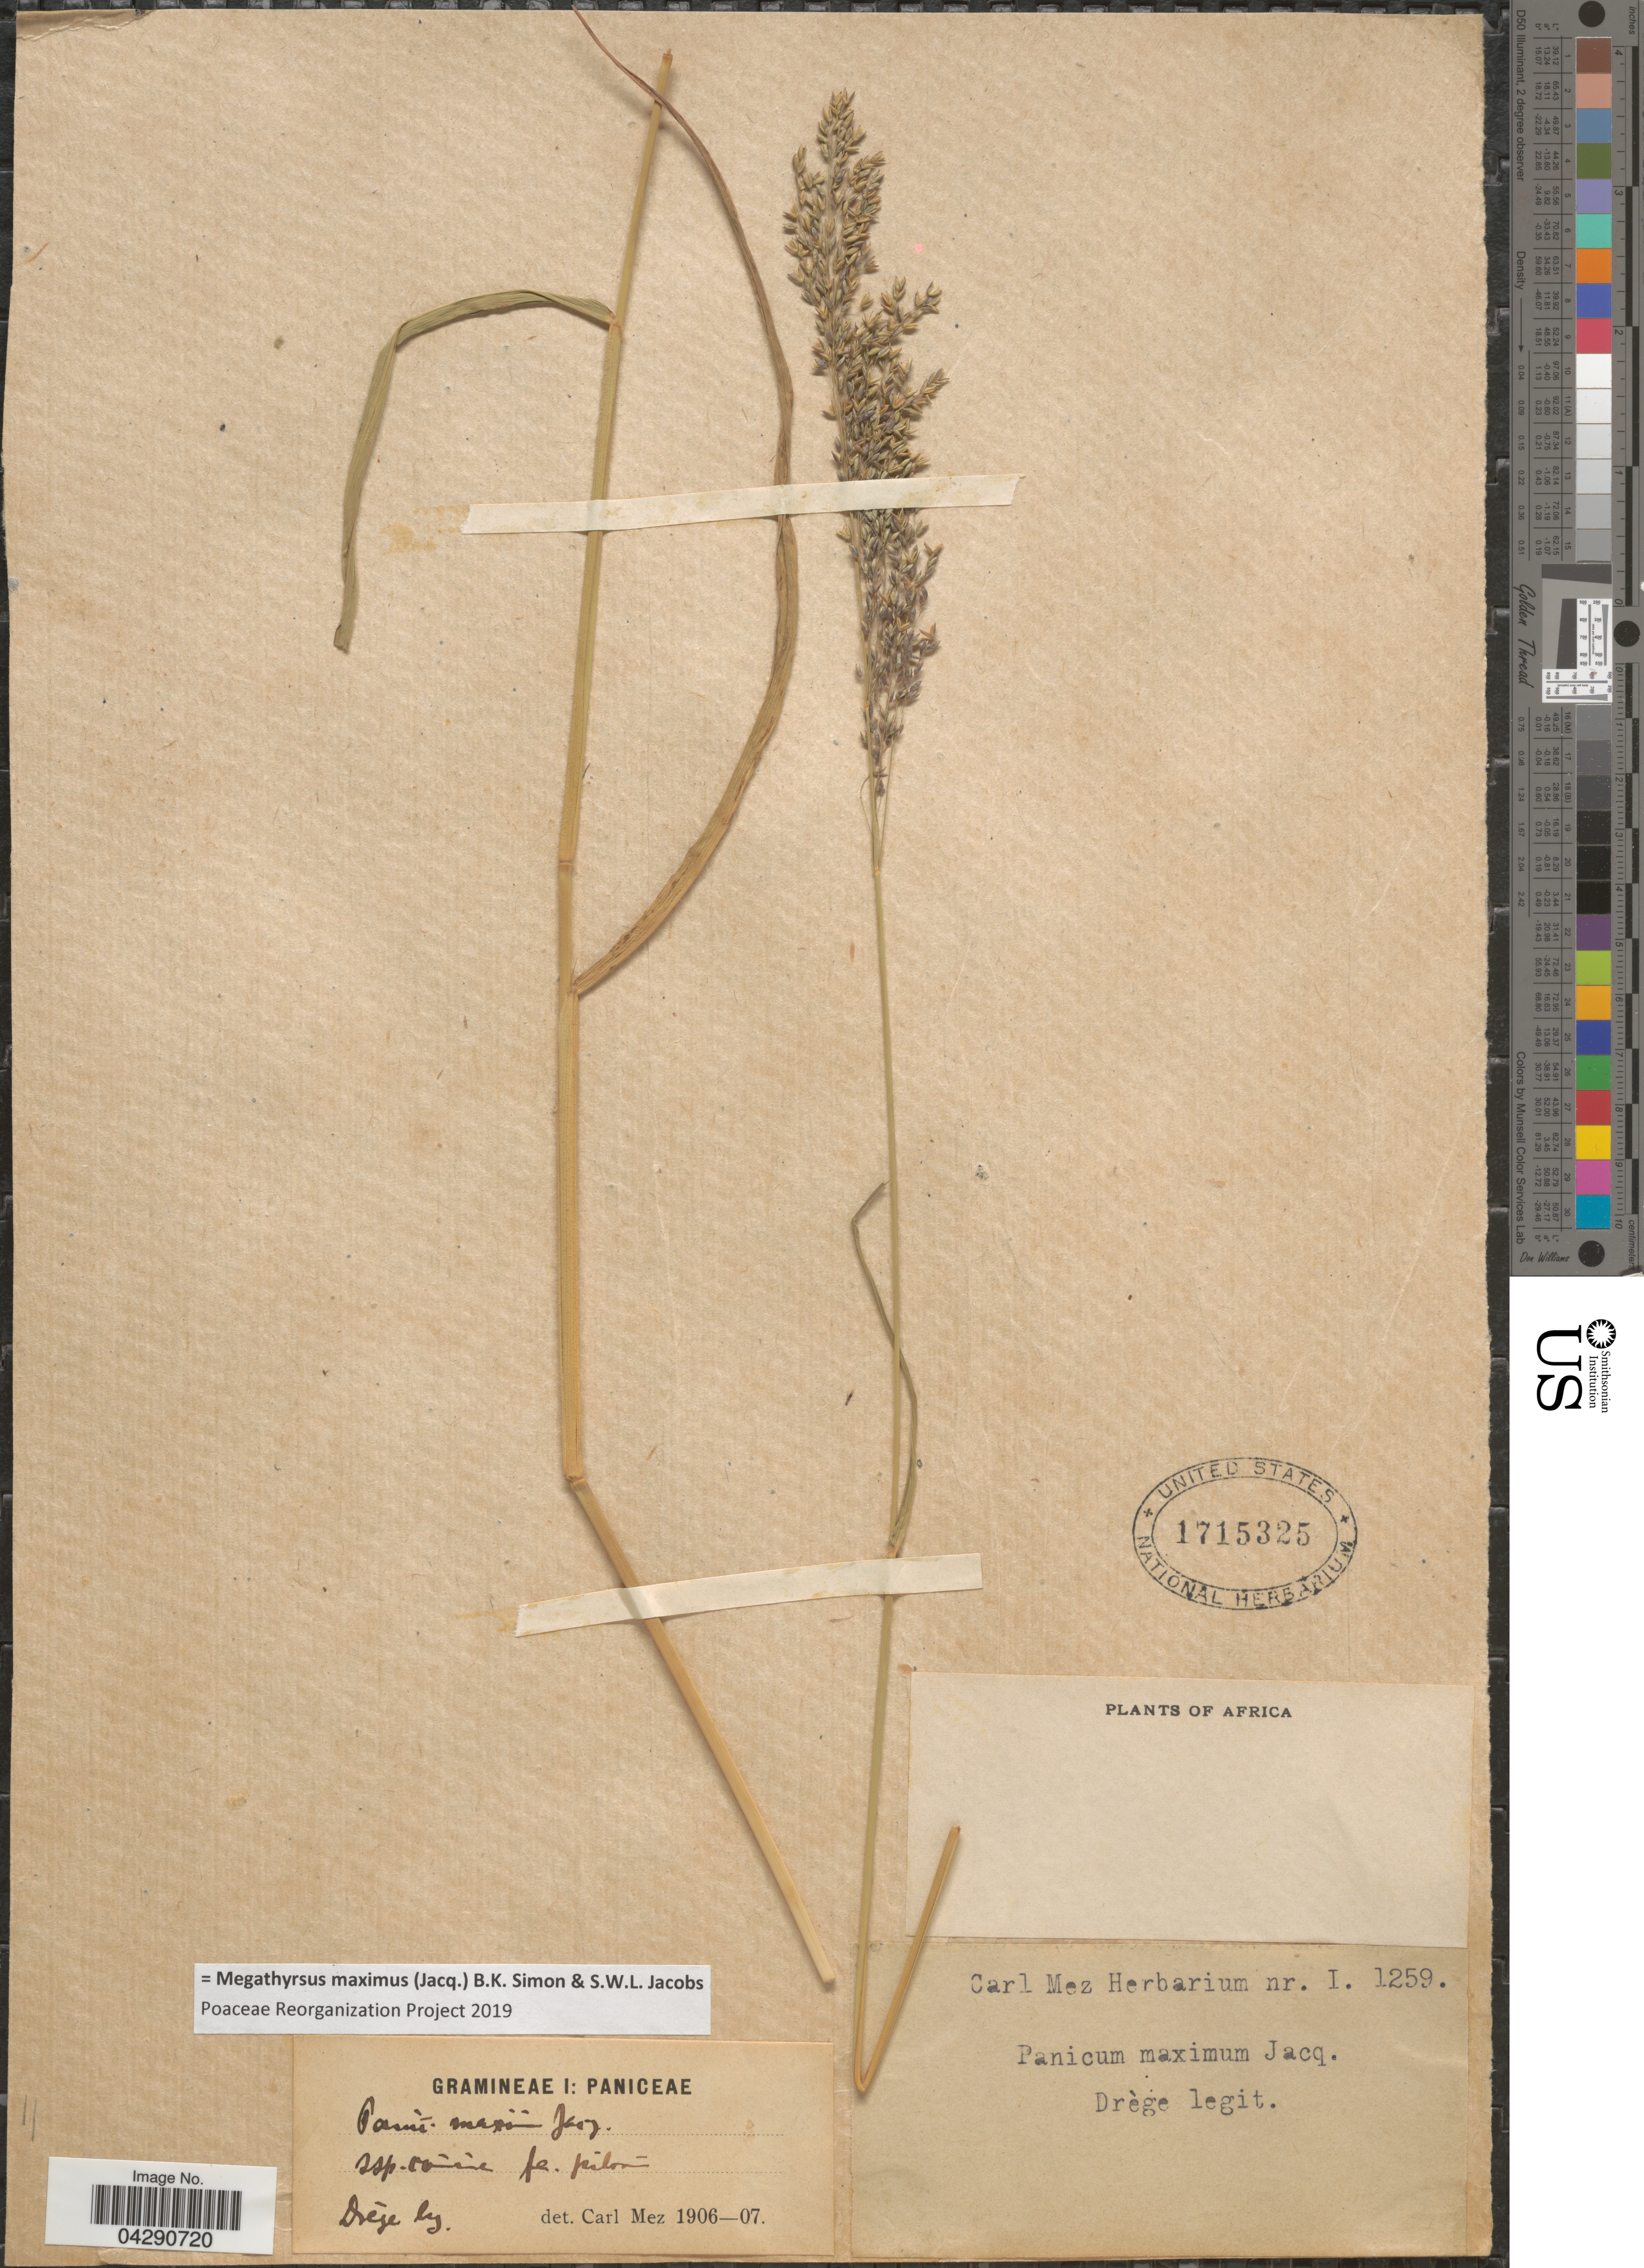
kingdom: Plantae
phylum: Tracheophyta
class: Liliopsida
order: Poales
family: Poaceae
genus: Megathyrsus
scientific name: Megathyrsus maximus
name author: (Jacq.) B.K. Simon & S.W.L. Jacobs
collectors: Drege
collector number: I1259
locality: Africa. [probably South Africa]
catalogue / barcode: US 1715325